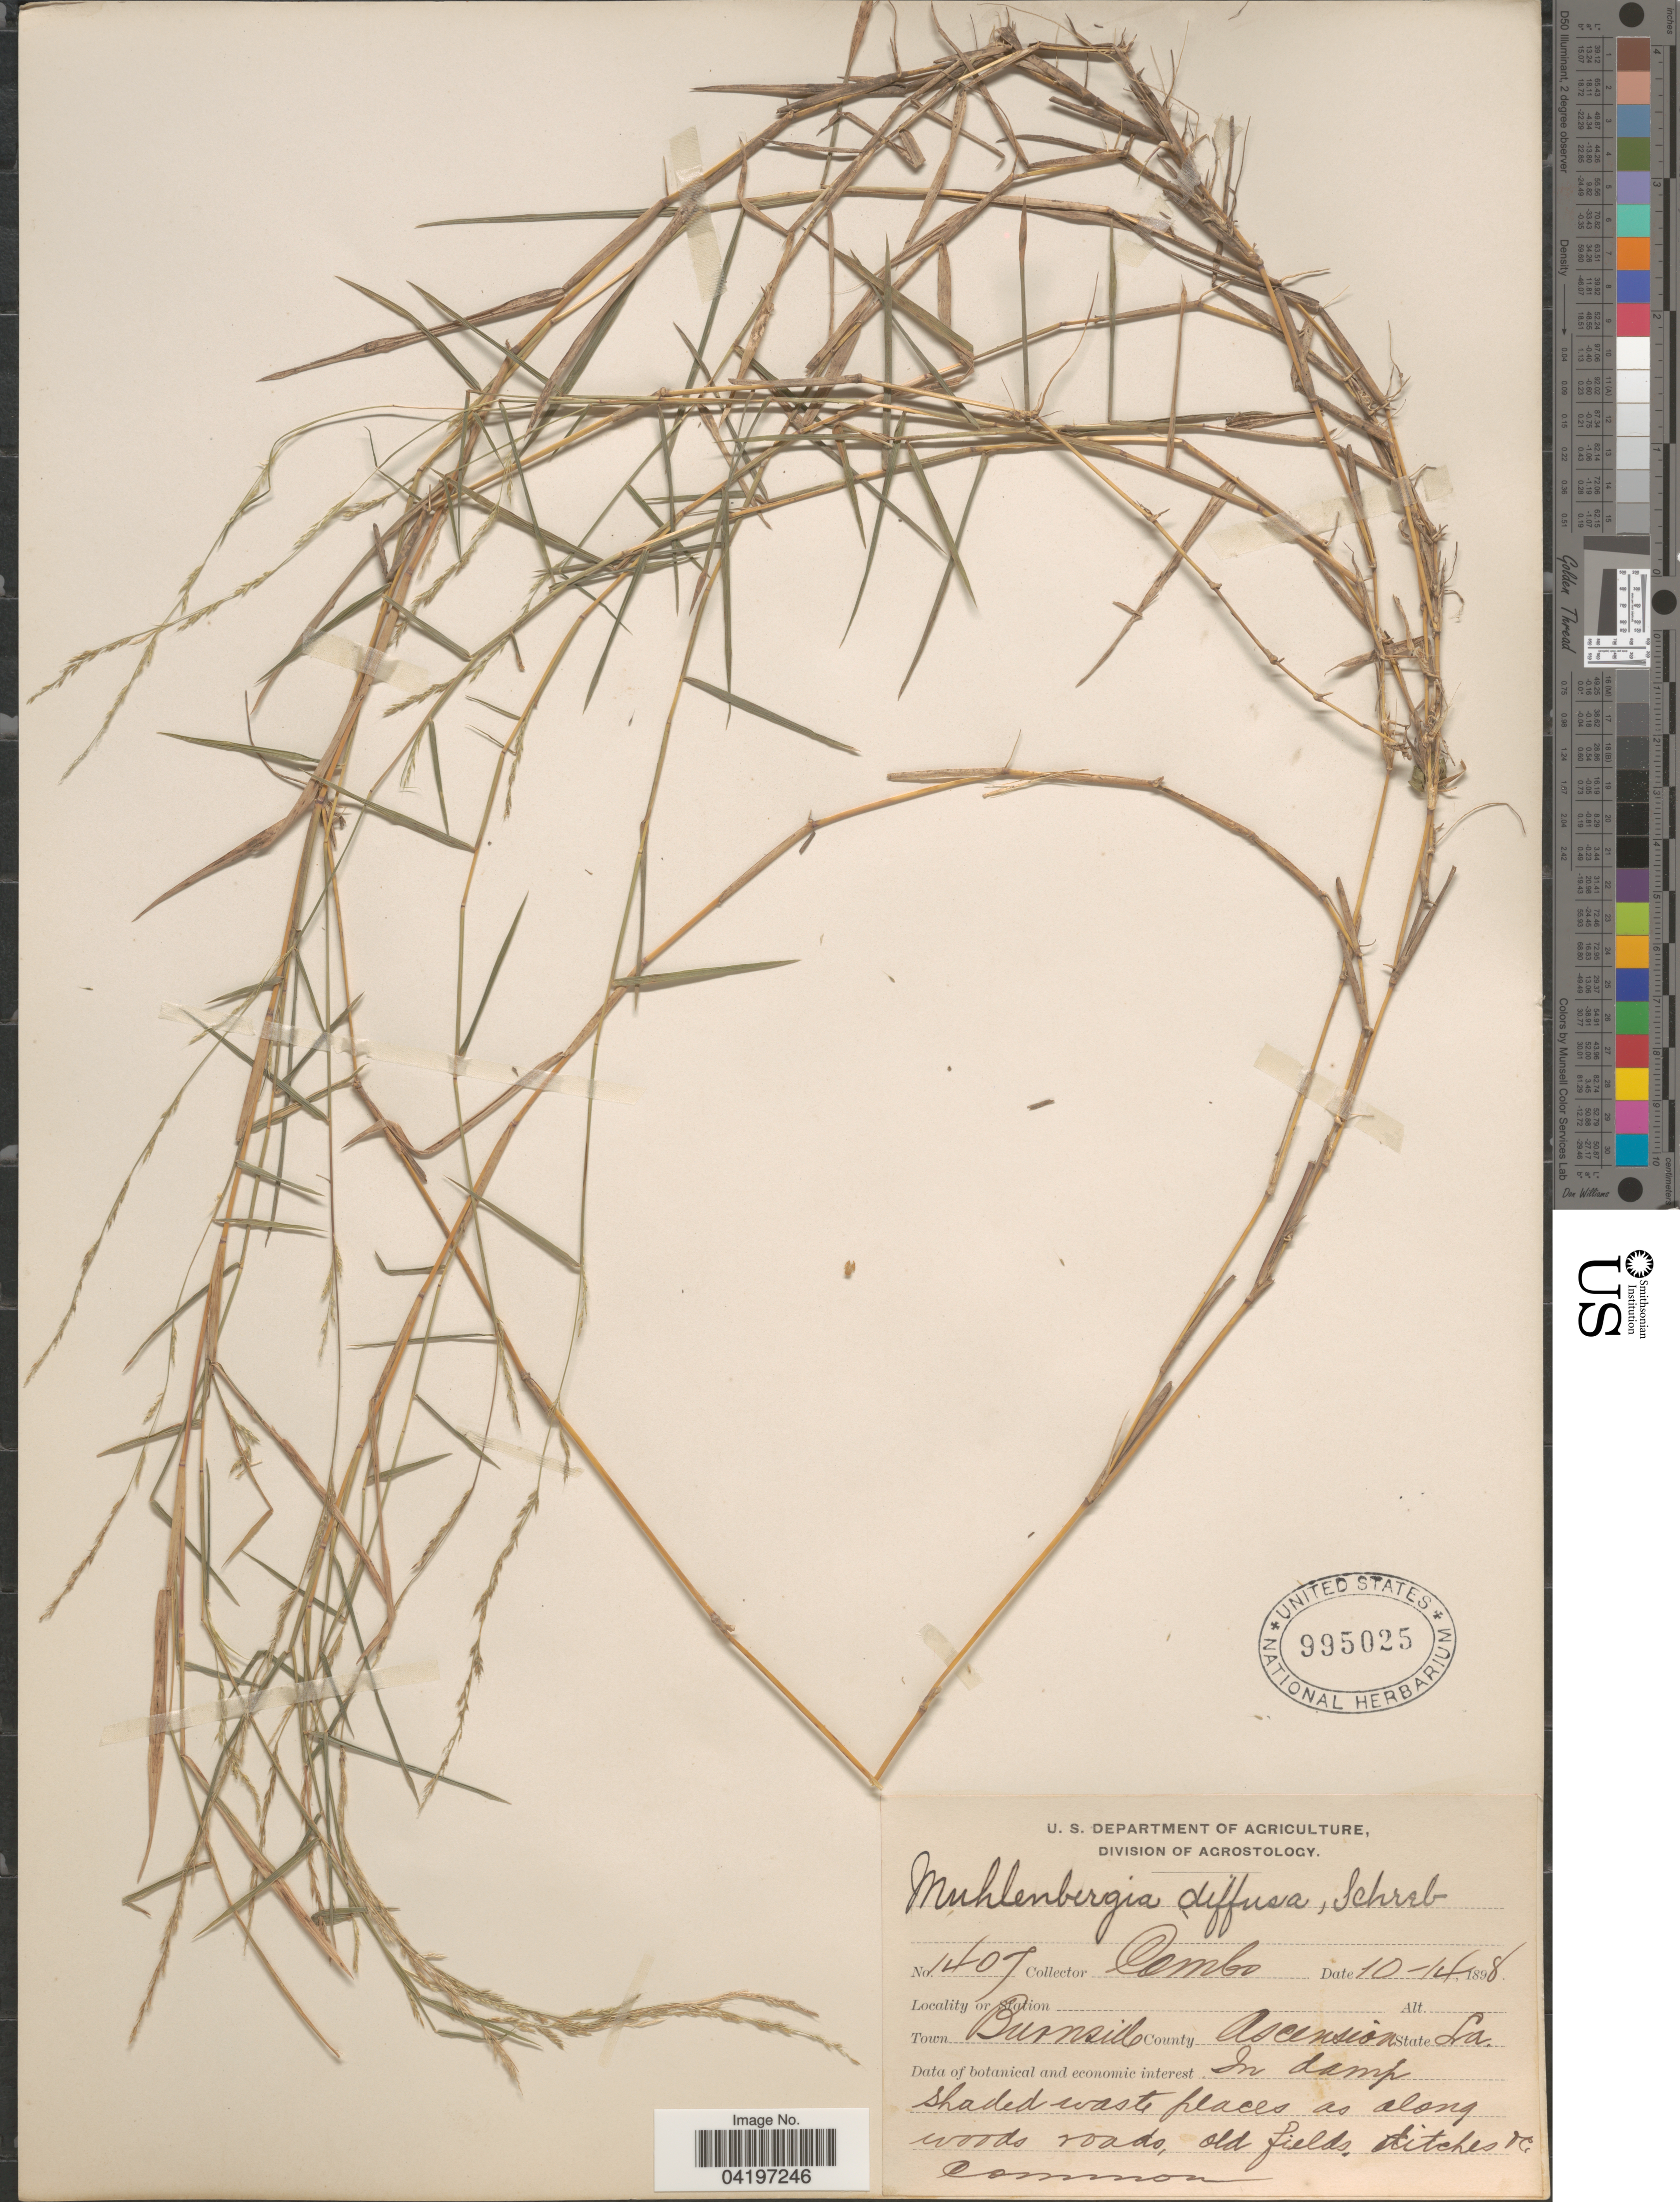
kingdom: Plantae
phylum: Tracheophyta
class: Liliopsida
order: Poales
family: Poaceae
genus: Muhlenbergia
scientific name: Muhlenbergia schreberi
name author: J.F. Gmel.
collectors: -. Combs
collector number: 1407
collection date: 1898-10-14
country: United States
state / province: Louisiana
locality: Town Burnside. County Ascension.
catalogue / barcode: US 995025